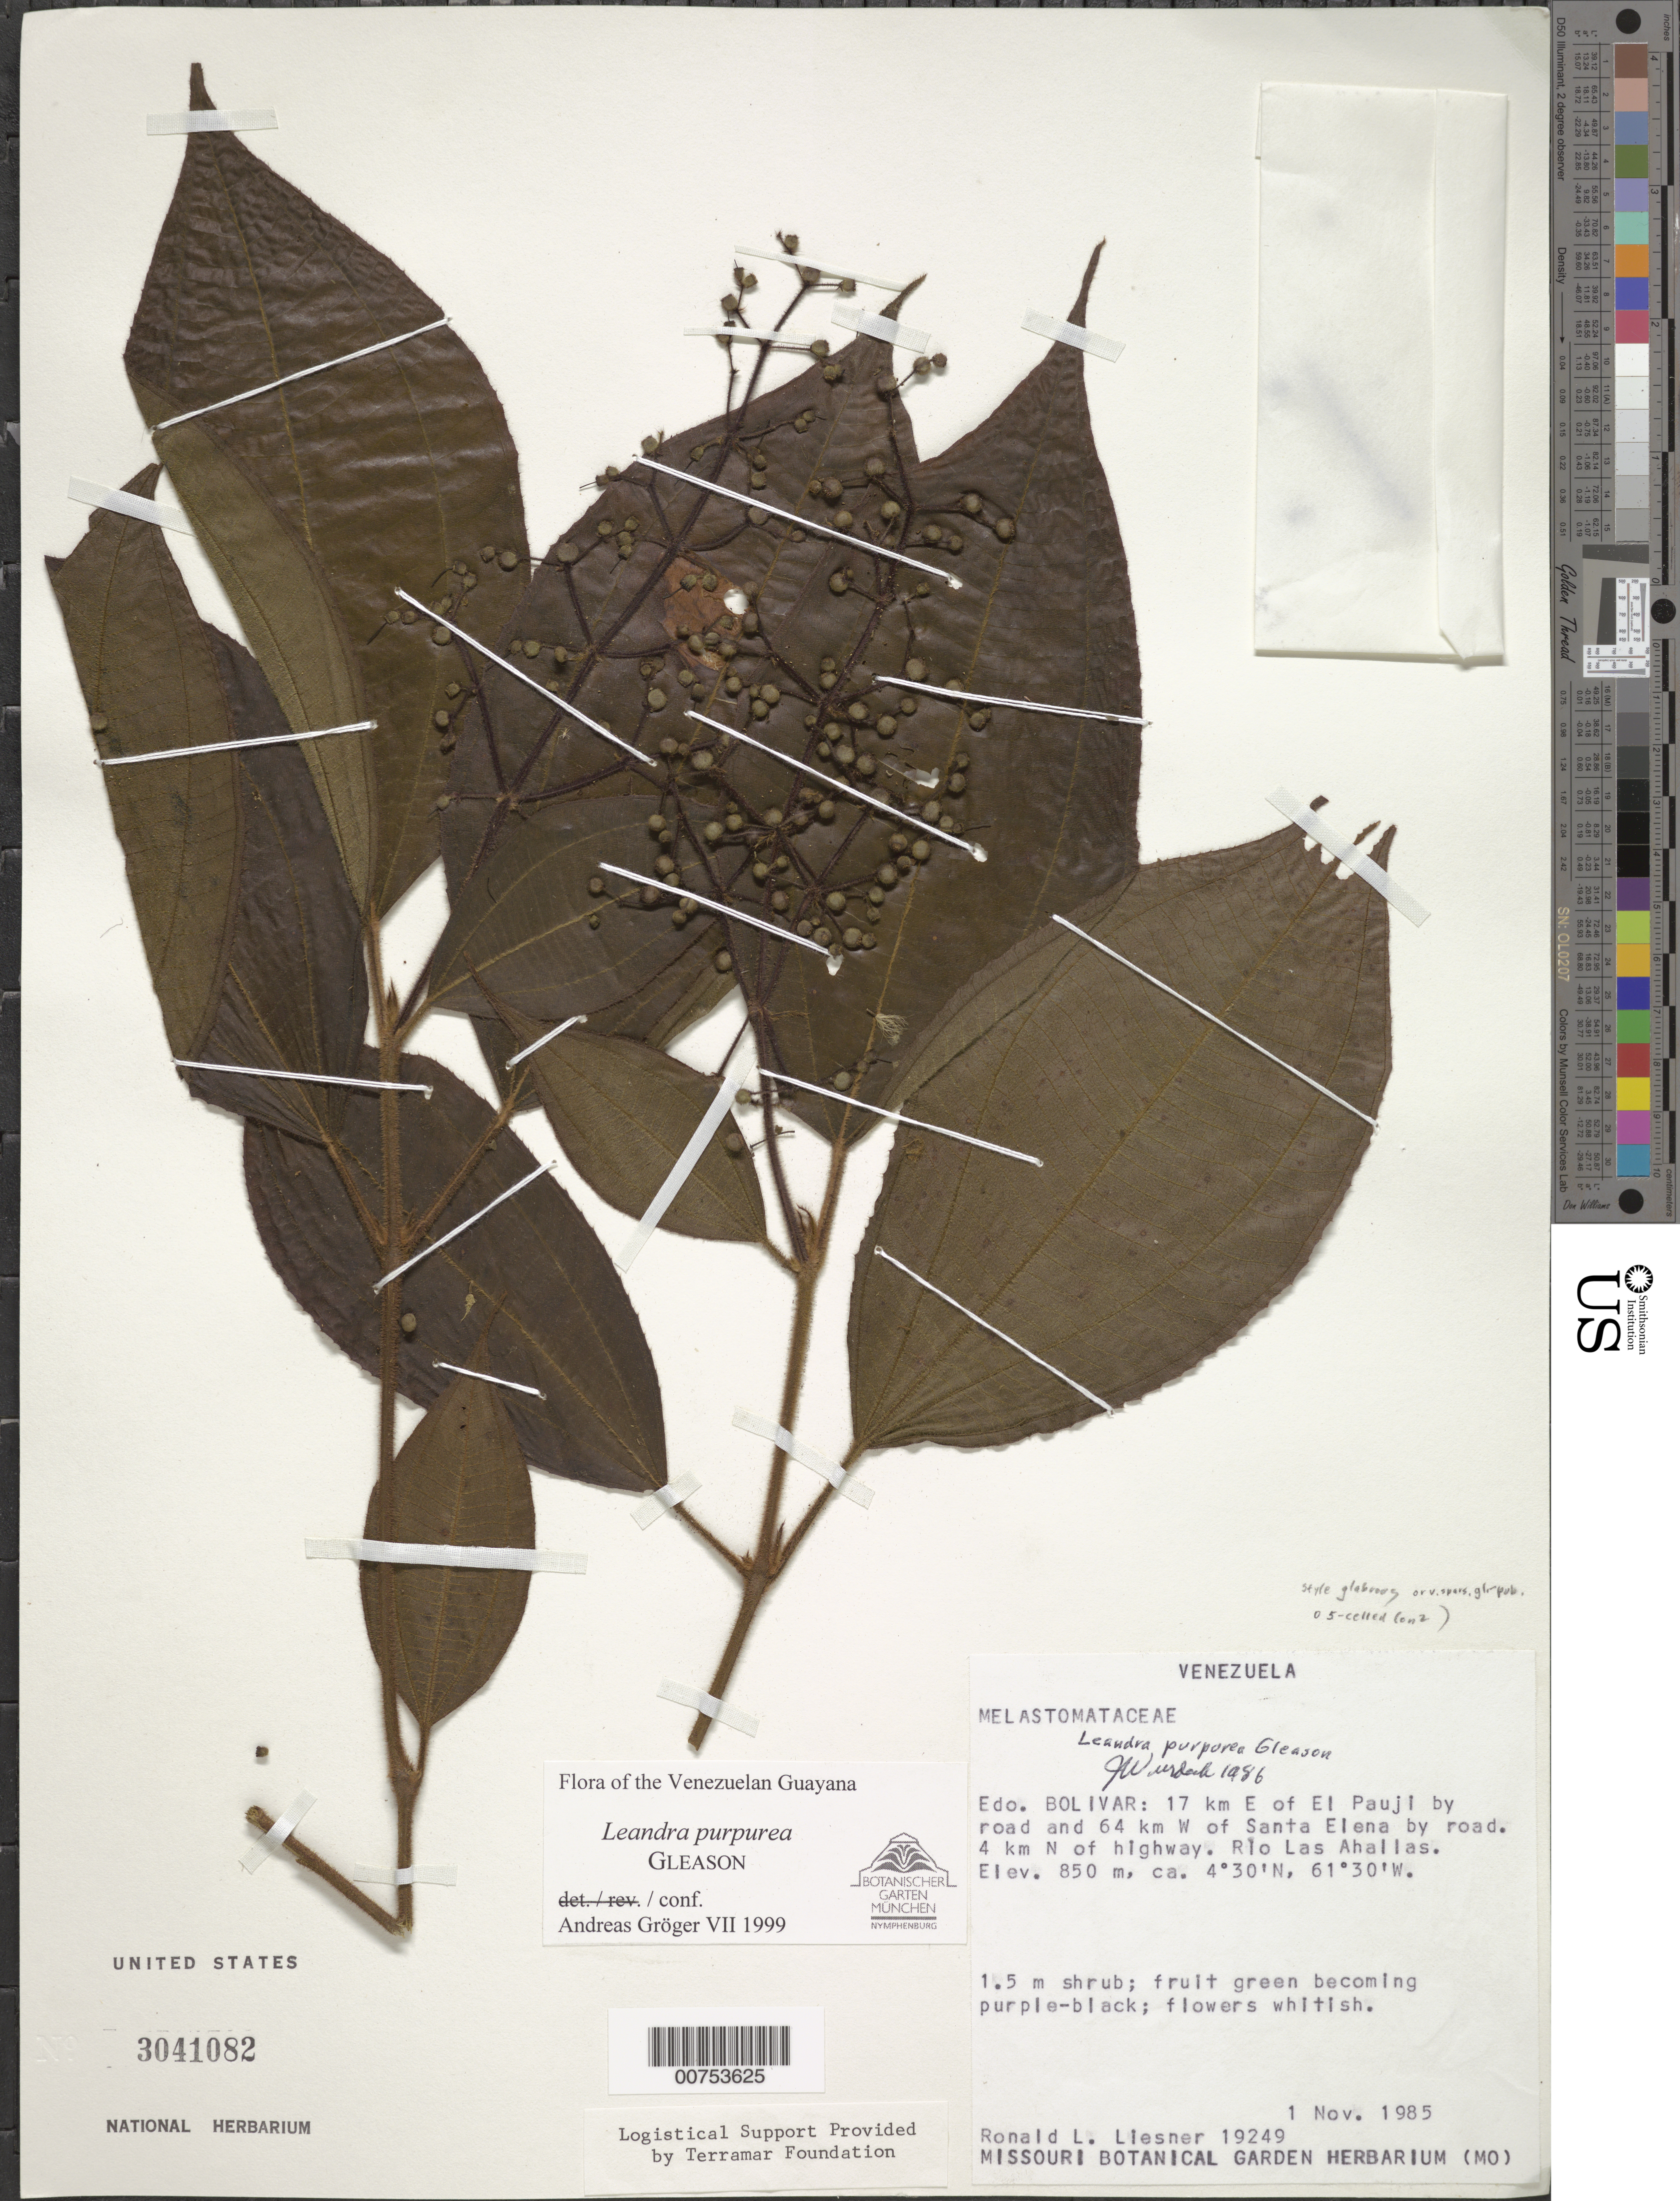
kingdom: Plantae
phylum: Tracheophyta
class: Magnoliopsida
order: Myrtales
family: Melastomataceae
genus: Leandra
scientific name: Leandra purpurea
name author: Gleason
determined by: Gröger, A.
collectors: R. L. Liesner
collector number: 19249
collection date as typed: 1-Nov-85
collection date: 1985-11-01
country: Venezuela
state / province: Bolívar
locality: El Pauji, 17 km E by road and 64 km W of Santa Elena by road, 4 km N of Highway, Río Las Ahallas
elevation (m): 850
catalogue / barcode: US 3041082